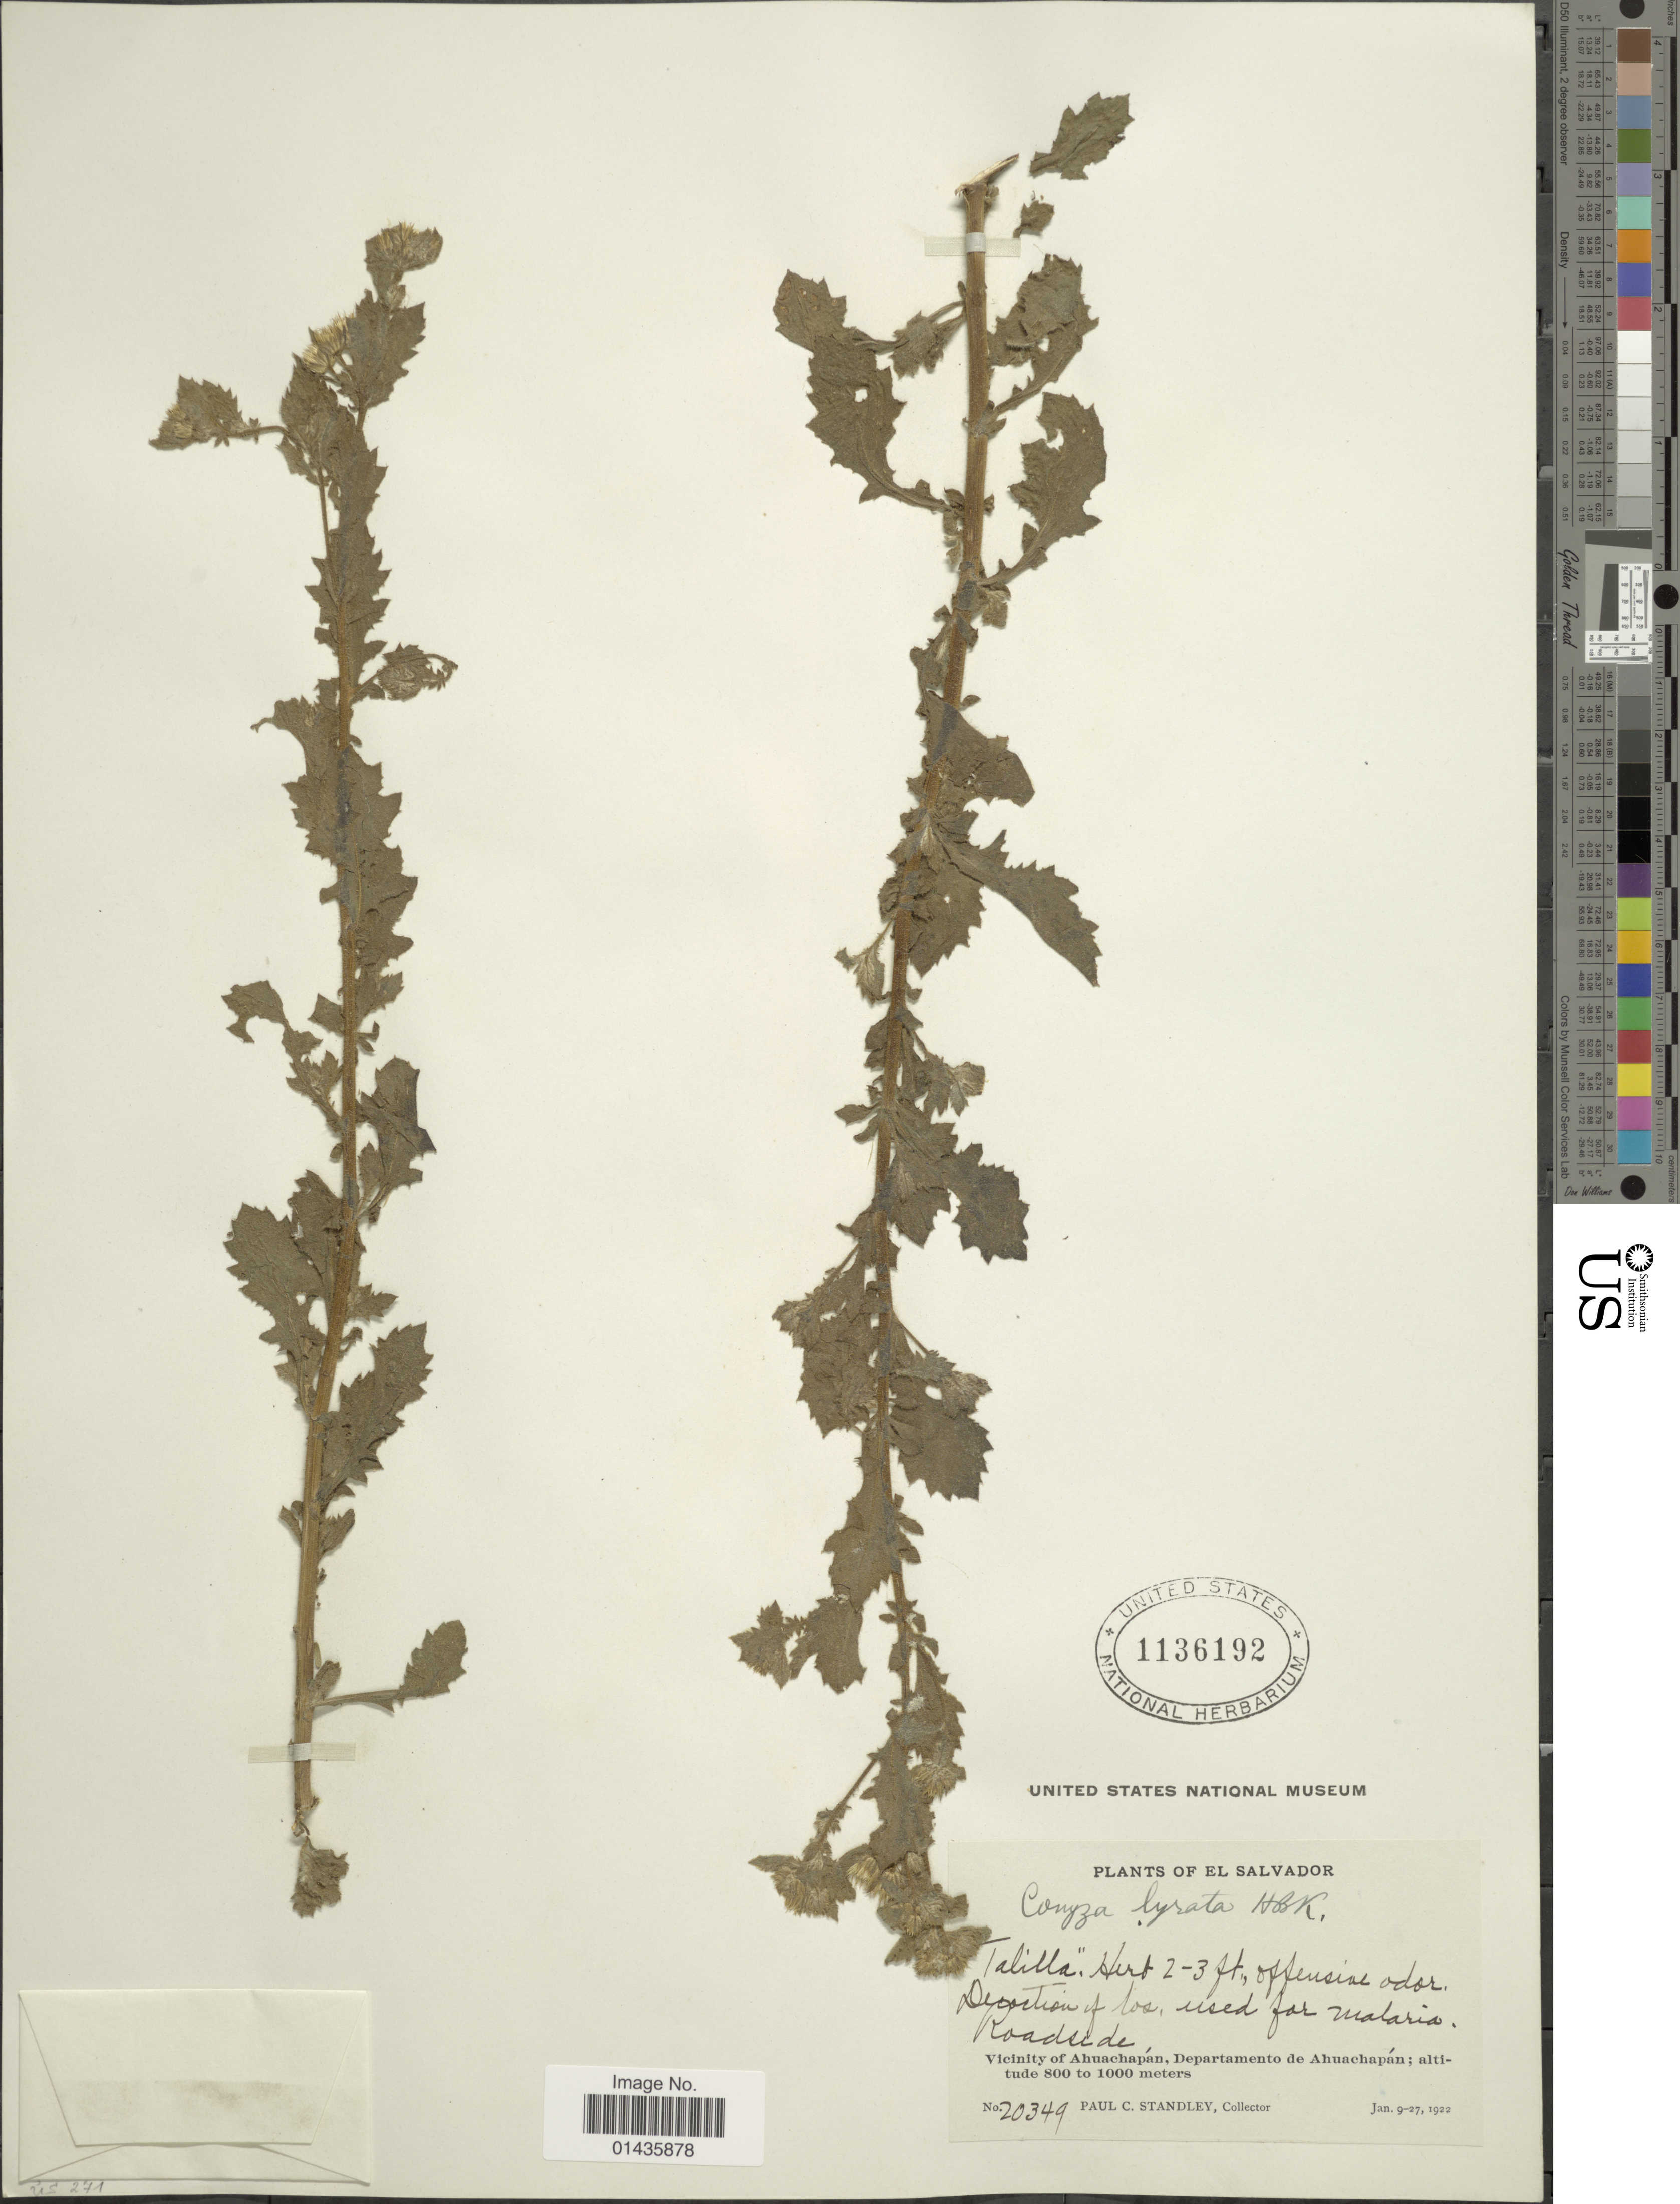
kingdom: Plantae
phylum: Tracheophyta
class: Magnoliopsida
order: Asterales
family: Asteraceae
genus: Pseudoconyza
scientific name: Pseudoconyza lyrata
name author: (Kunth) Cuatrec.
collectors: P. C. Standley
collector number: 20349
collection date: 1922-01-09/1922-01-27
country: El Salvador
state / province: Ahuachapan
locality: Vicinity of Ahuachapan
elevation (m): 800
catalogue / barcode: US 1136192